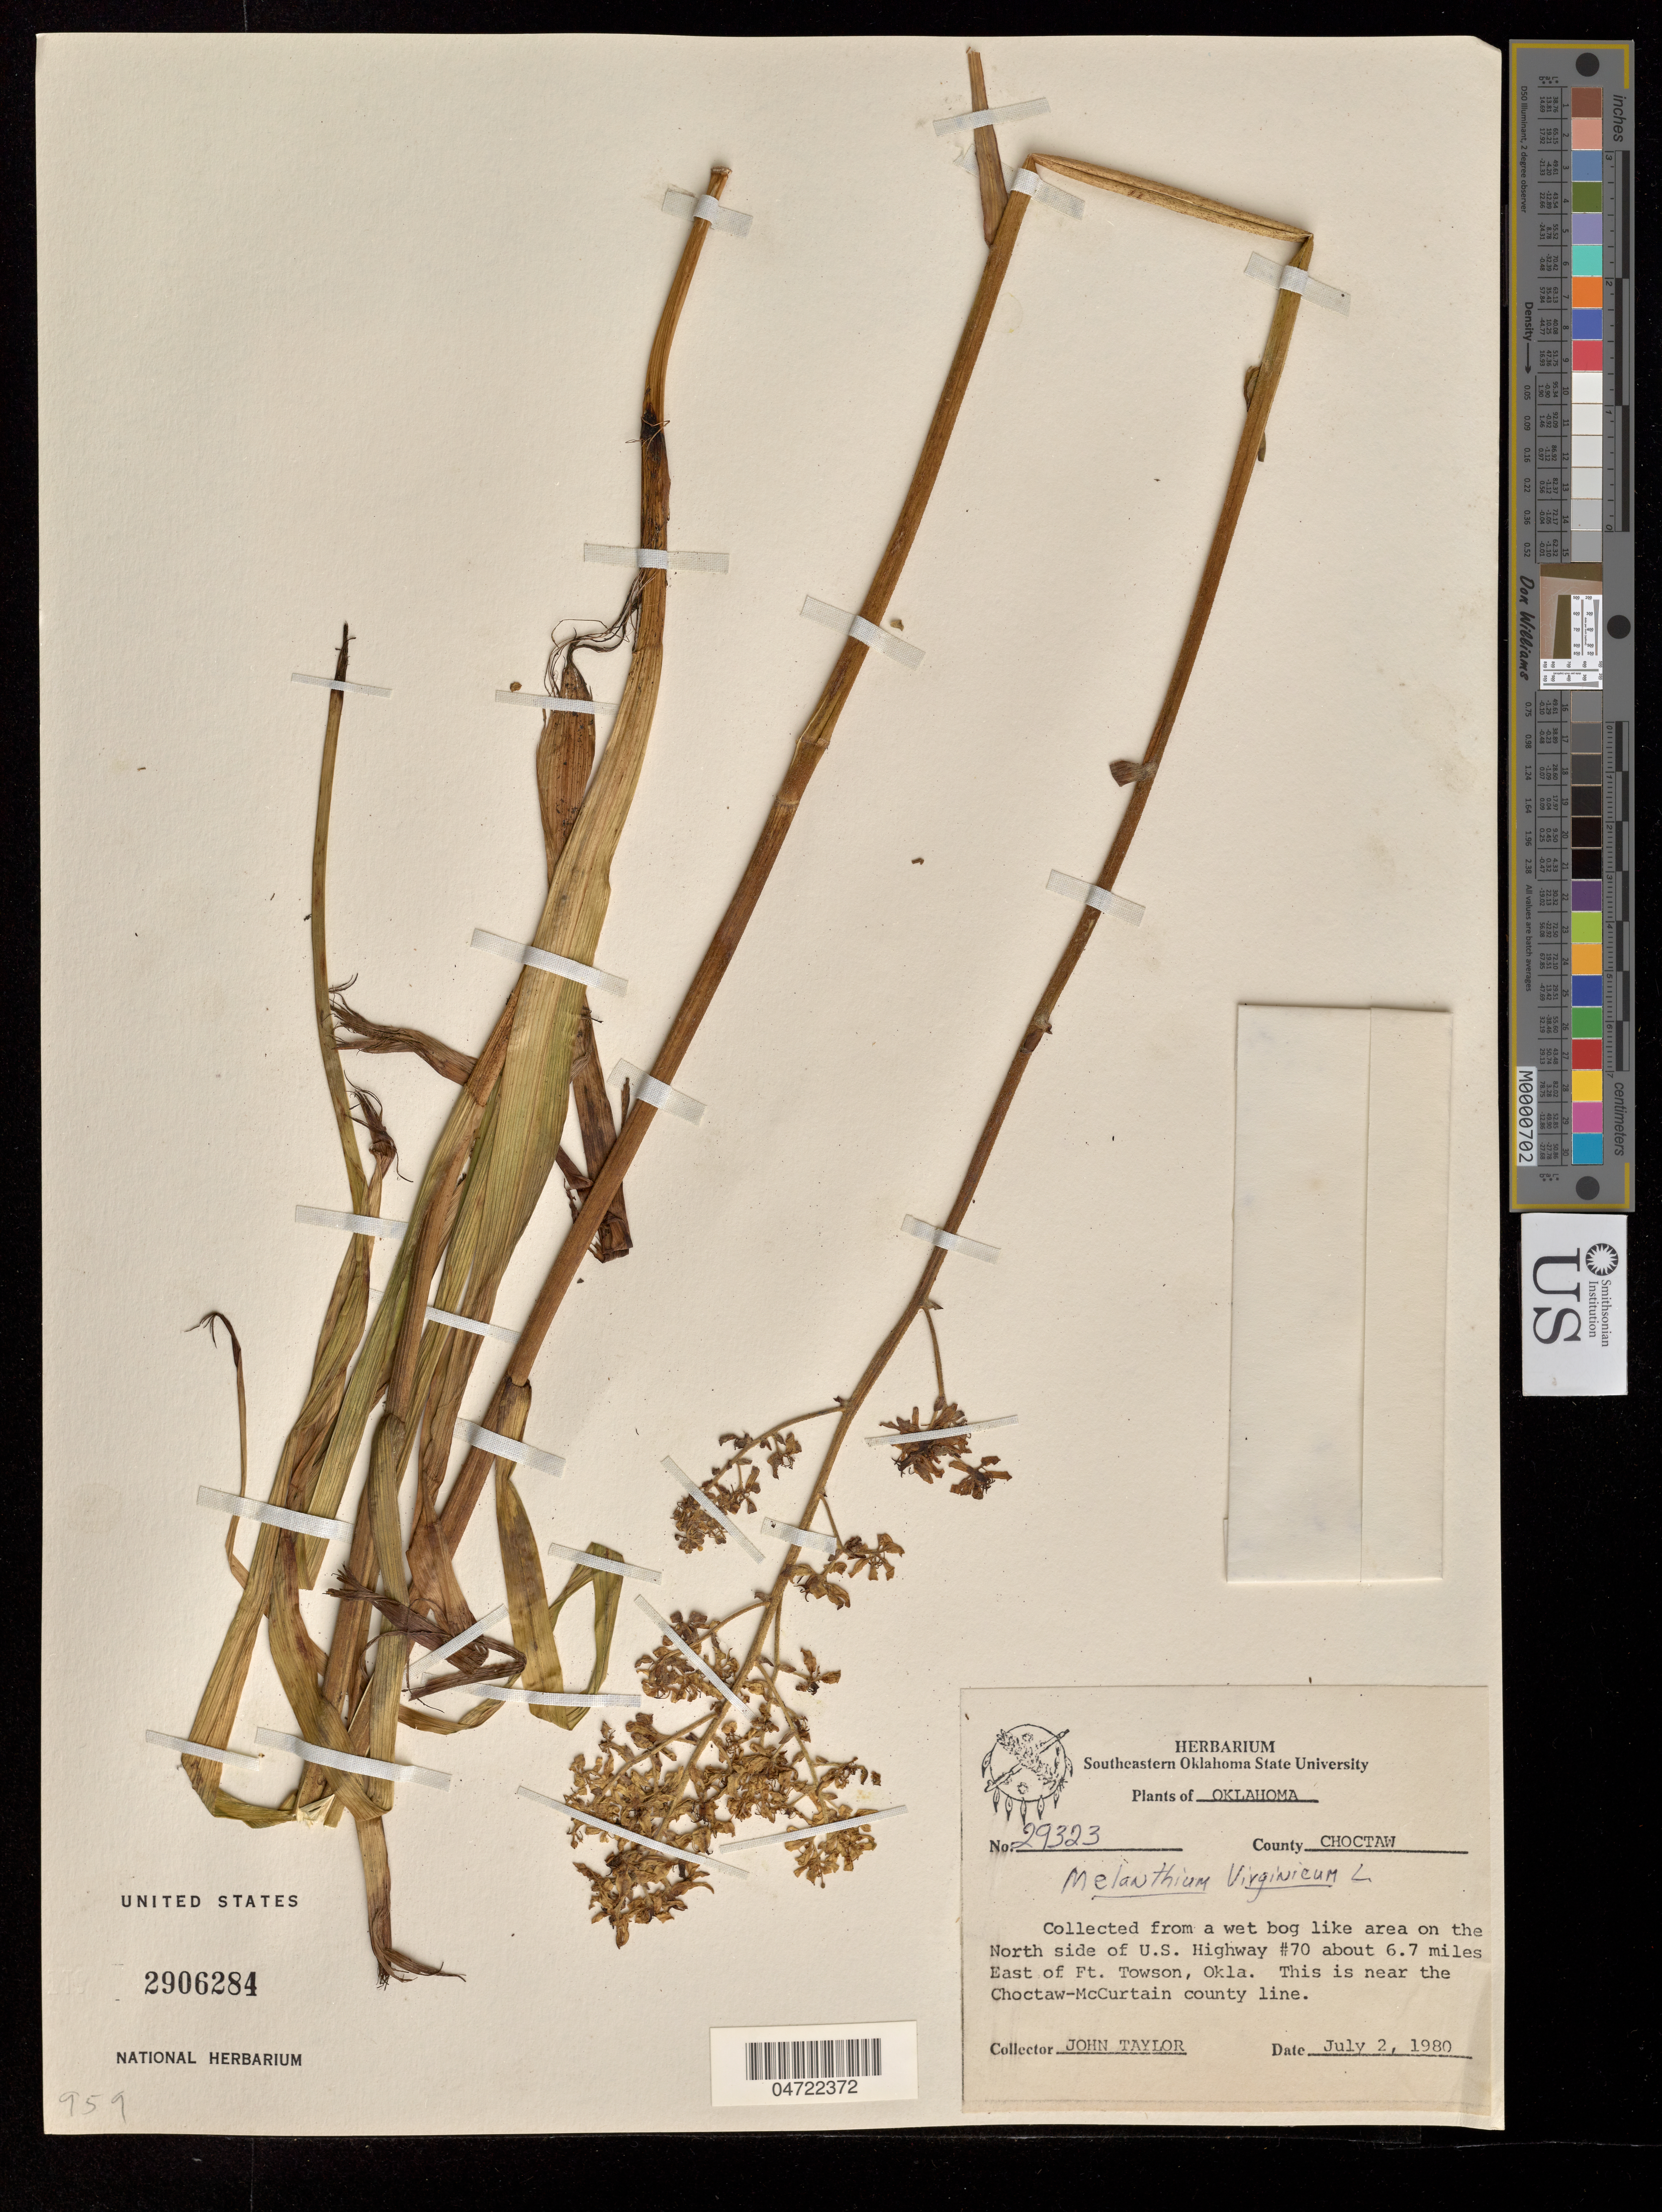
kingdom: Plantae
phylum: Tracheophyta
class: Liliopsida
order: Liliales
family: Melanthiaceae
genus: Melanthium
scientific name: Melanthium virginicum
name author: L.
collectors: J. Taylor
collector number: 29323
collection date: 1980-07-02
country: United States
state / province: Oklahoma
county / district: Choctaw County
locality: N side of US Hwy 70 about 6.7 miles E of Ft. Towson, near the Choctaw-McCurtain county line.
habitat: Wet bog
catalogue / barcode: US 2906284